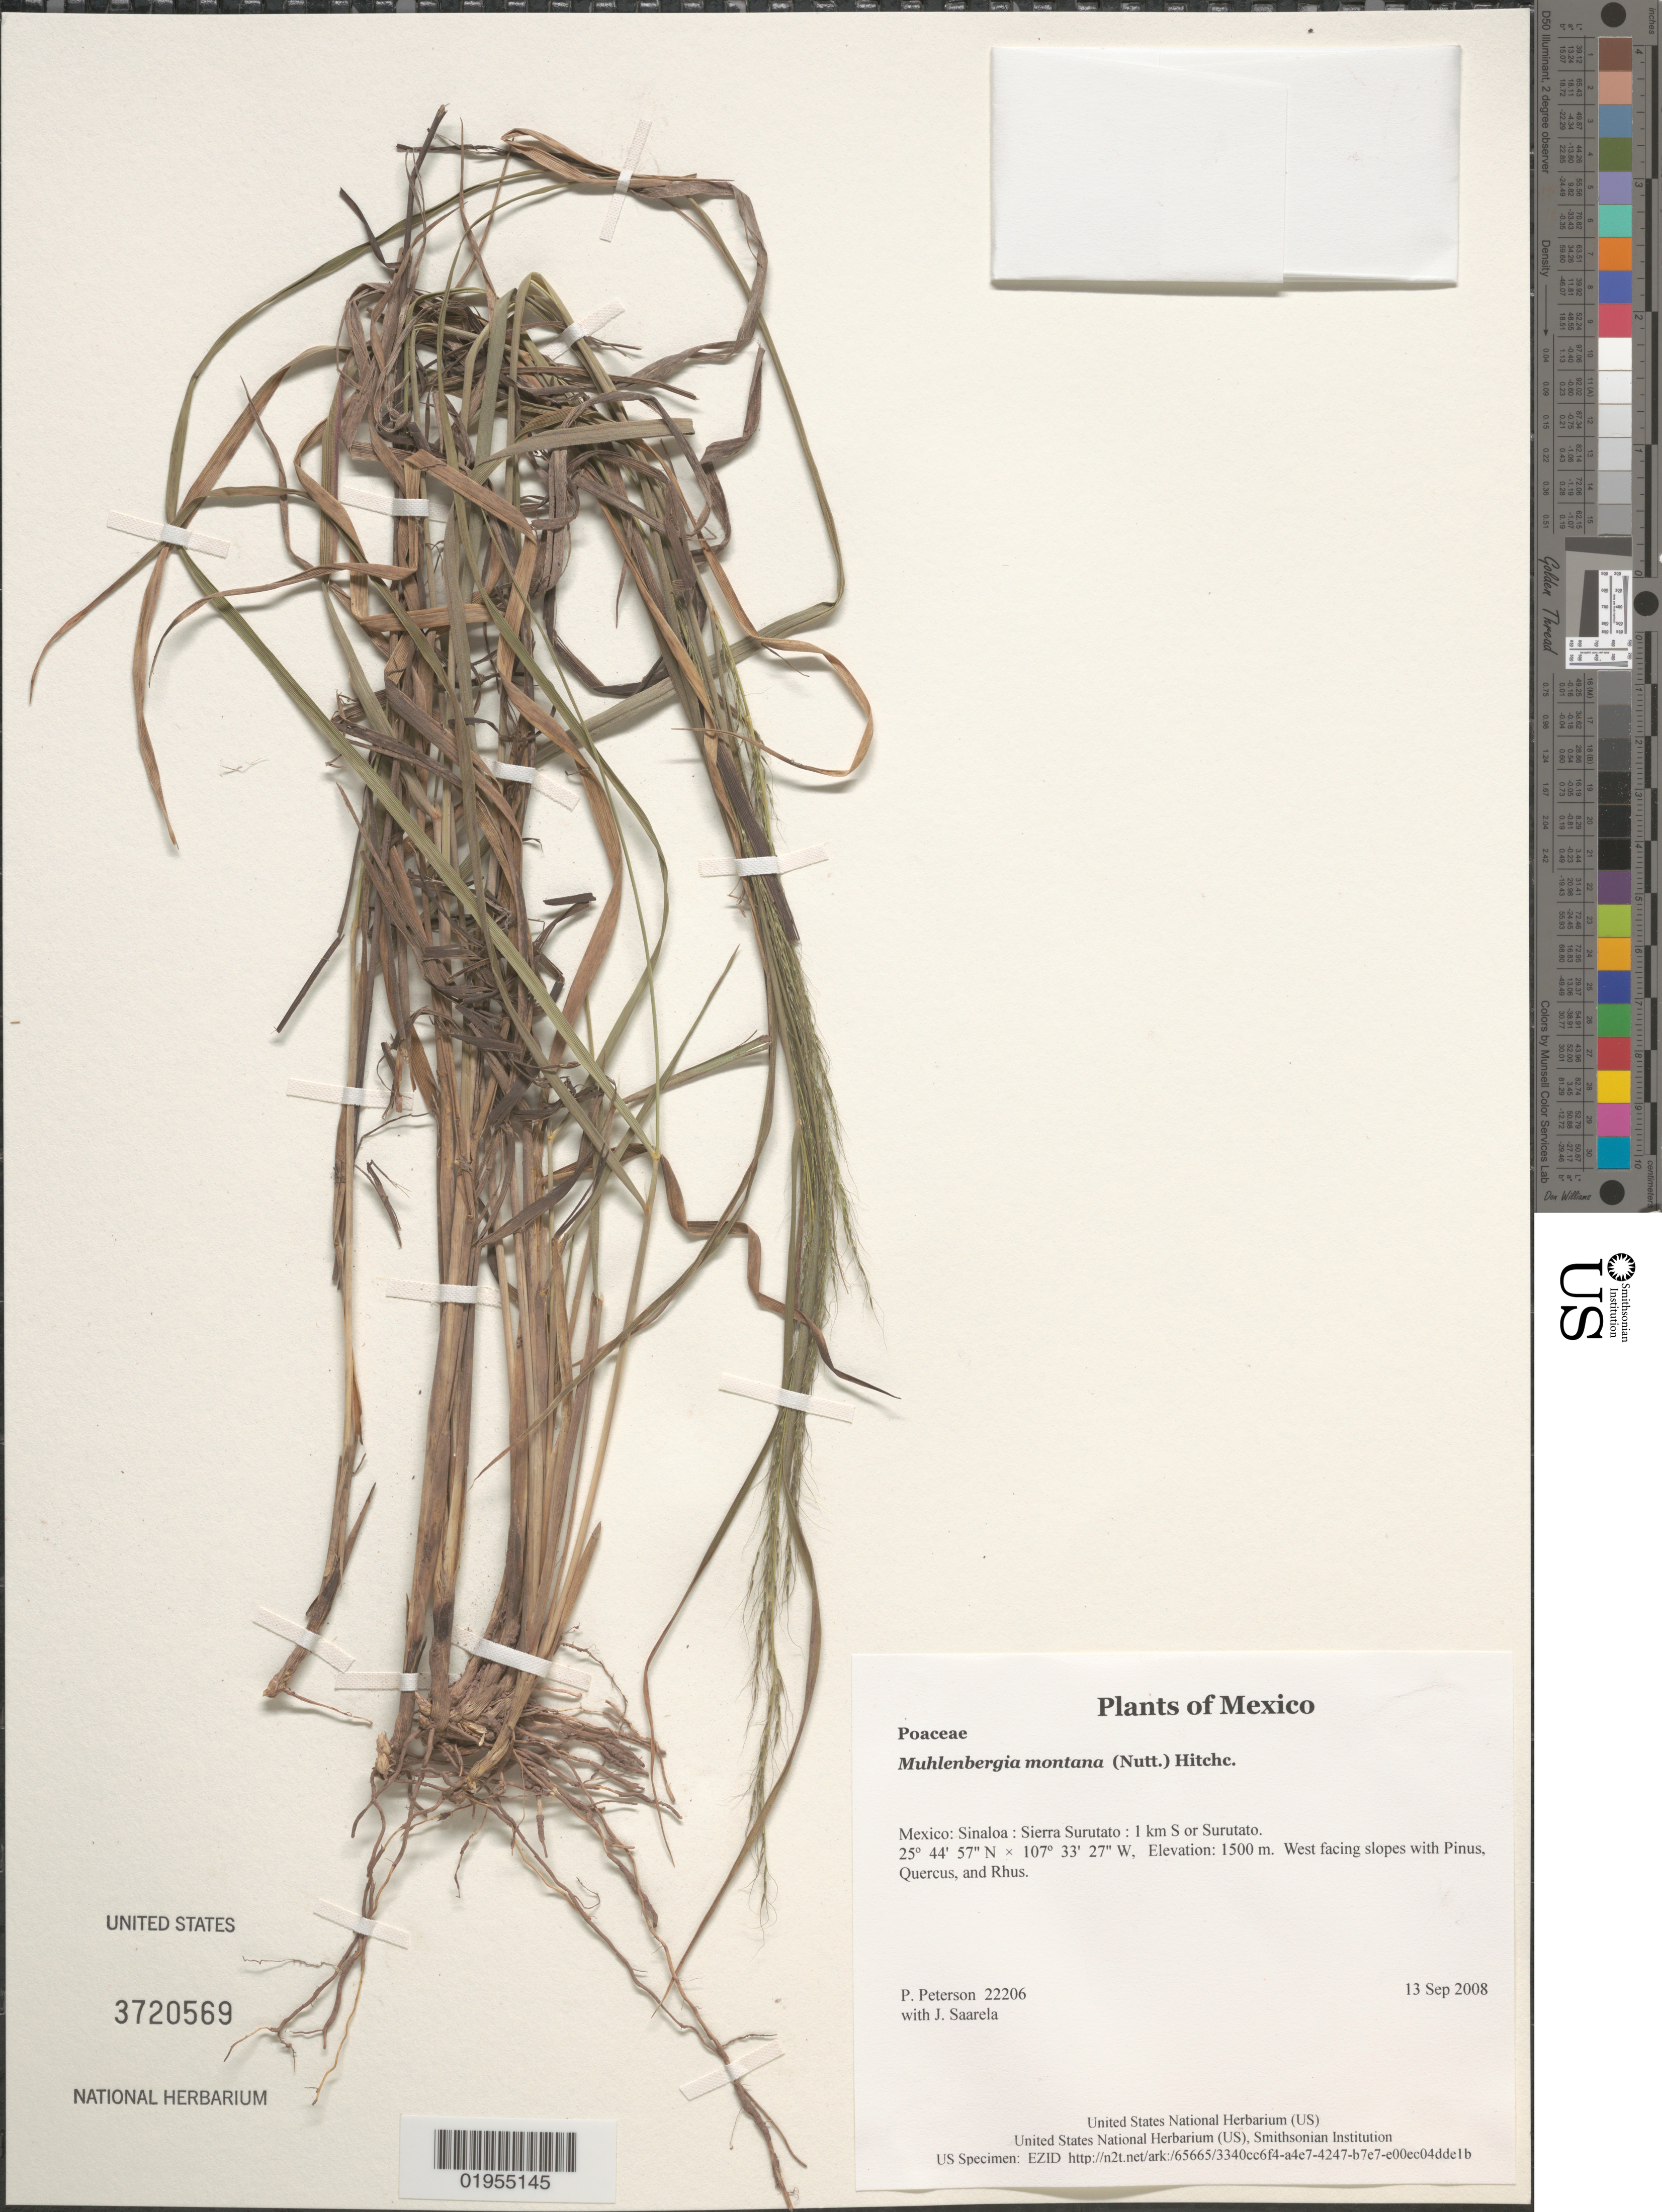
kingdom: Plantae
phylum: Tracheophyta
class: Liliopsida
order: Poales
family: Poaceae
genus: Muhlenbergia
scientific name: Muhlenbergia montana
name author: (Nutt.) Hitchc.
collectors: P. M. Peterson & J. Saarela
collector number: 22206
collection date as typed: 13 Sep 2008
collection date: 2008-09-13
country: Mexico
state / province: Sinaloa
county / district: Sierra Surutato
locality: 1 km S or Surutato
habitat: West facing slopes with Pinus, Quercus, and Rhus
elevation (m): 1500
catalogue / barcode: US 3720569